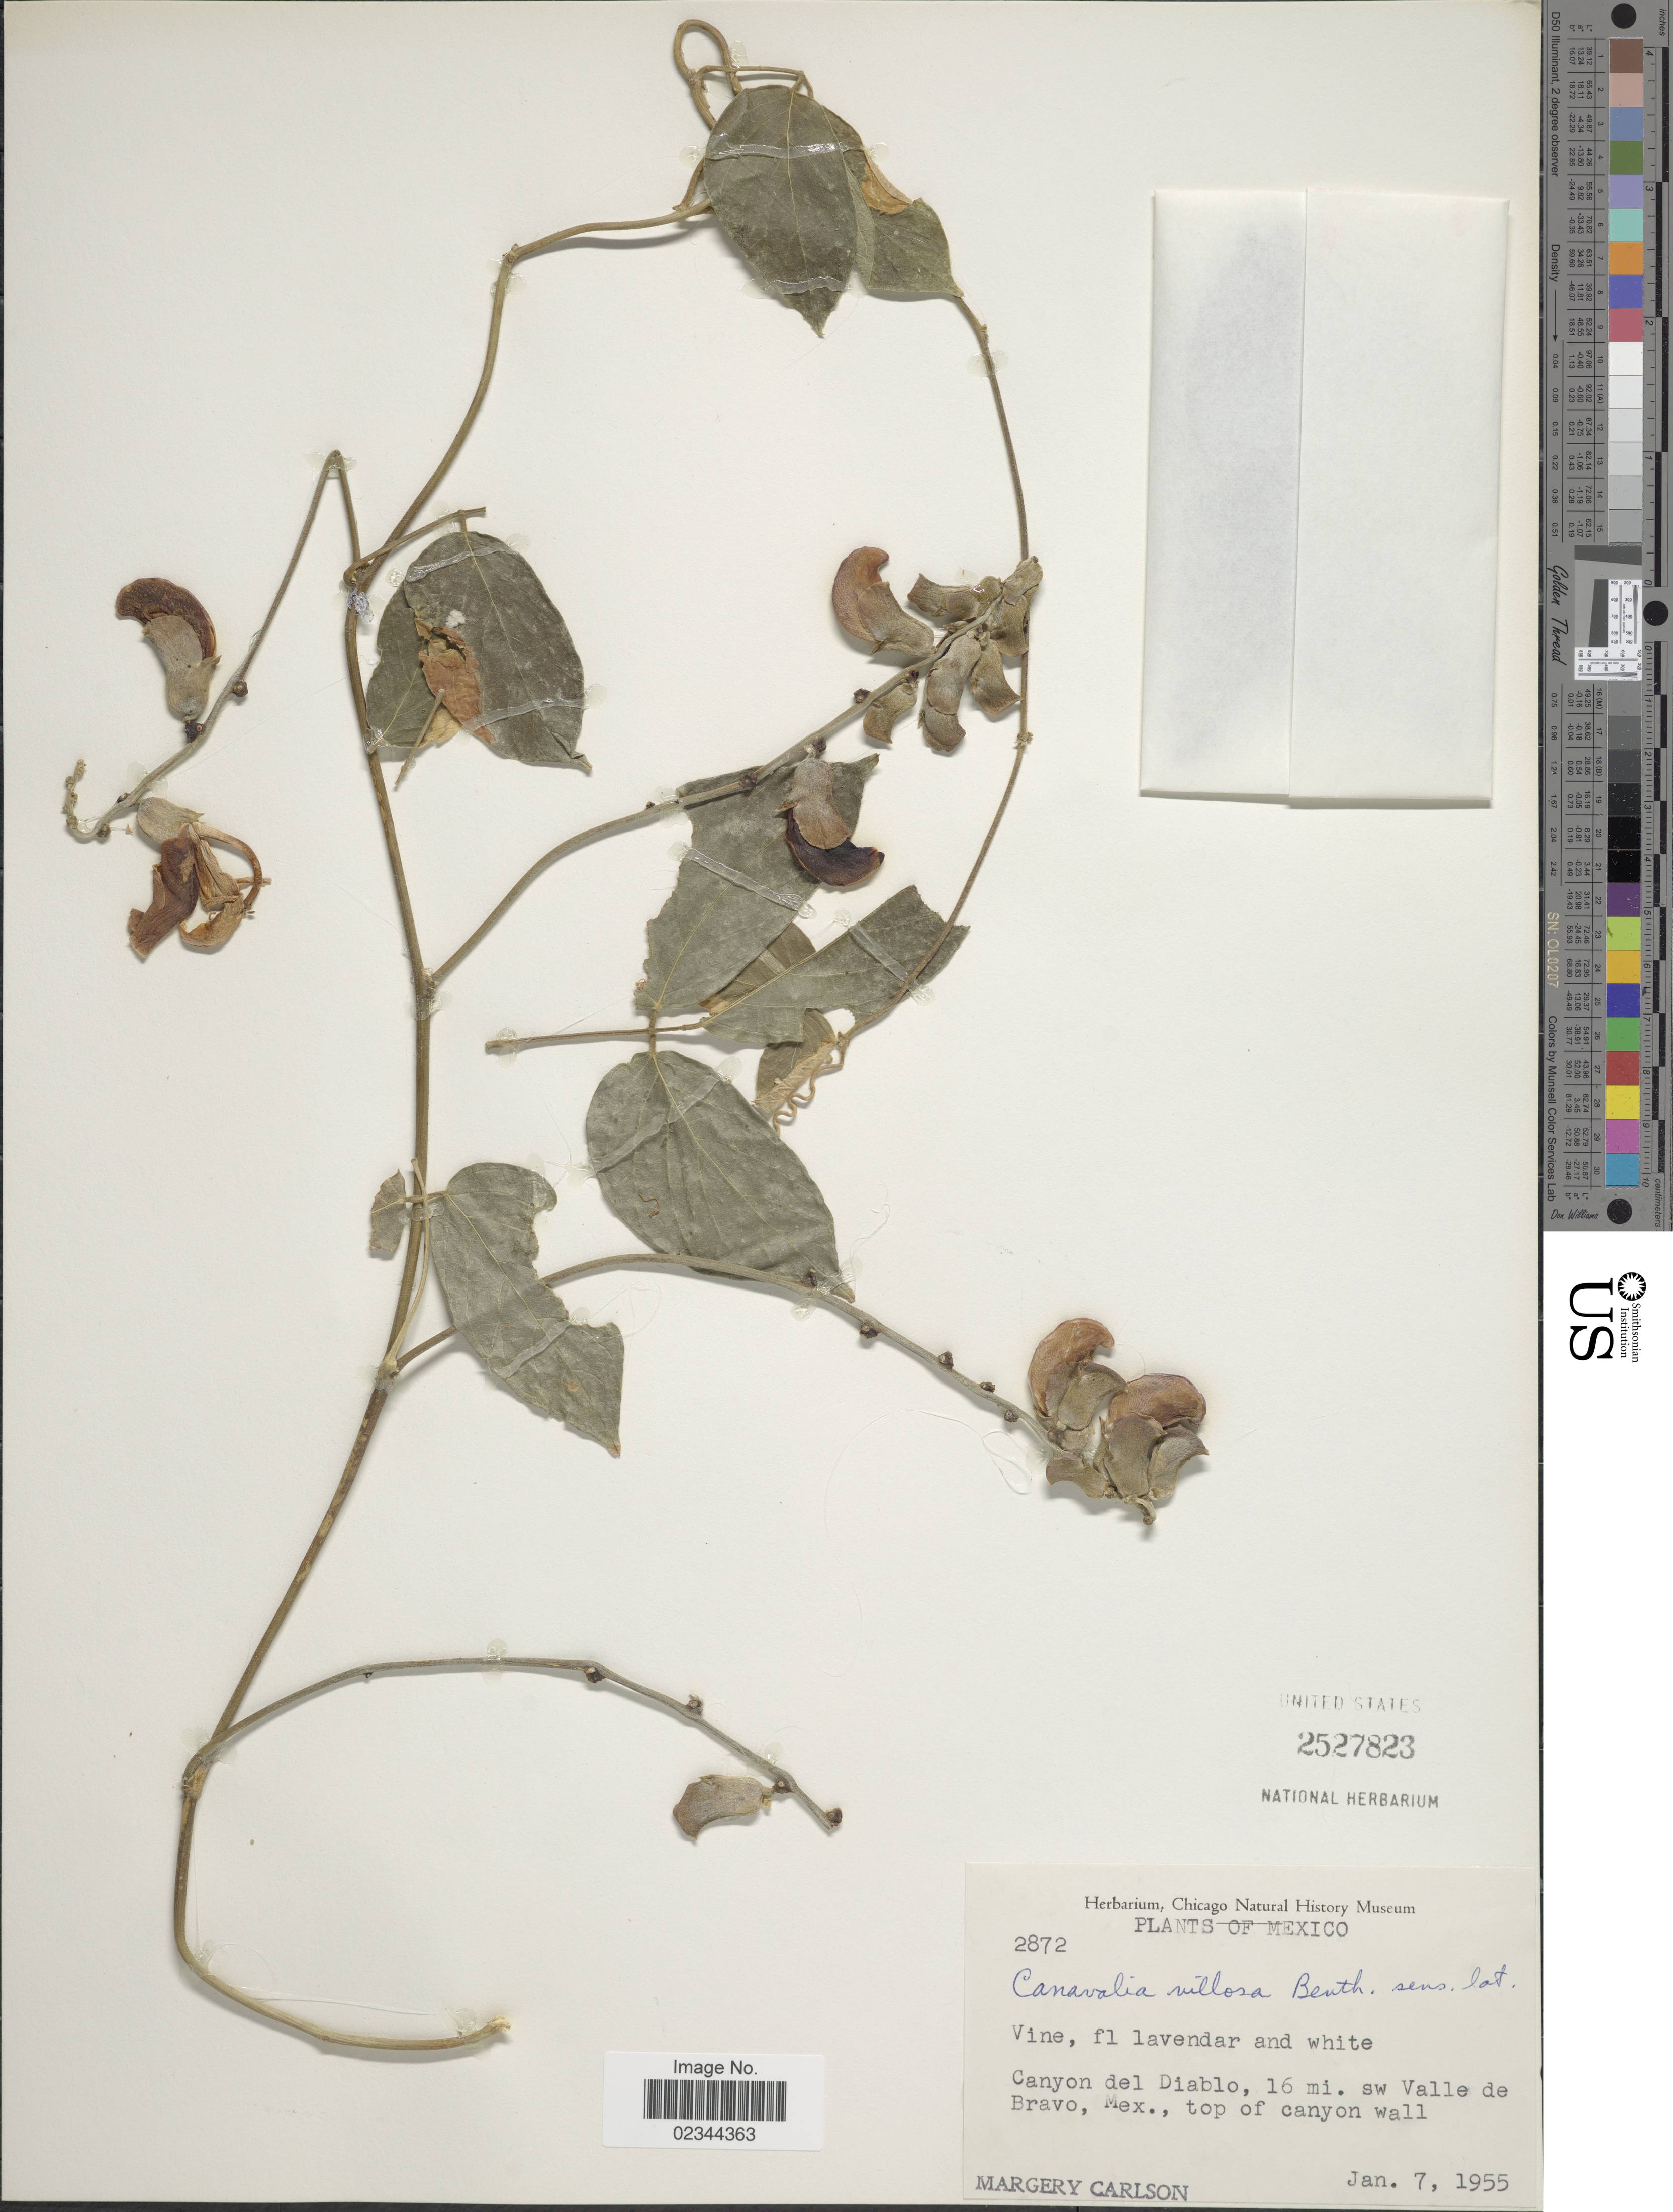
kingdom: Plantae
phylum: Tracheophyta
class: Magnoliopsida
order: Fabales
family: Fabaceae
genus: Canavalia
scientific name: Canavalia villosa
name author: Benth.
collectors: M. C. Carlson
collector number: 2872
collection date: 1955-01-07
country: Mexico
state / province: México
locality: Canyon del Diablo, 16 mi. sw Valle de Bravo, Mex., top of canyon wall.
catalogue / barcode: US 2527823